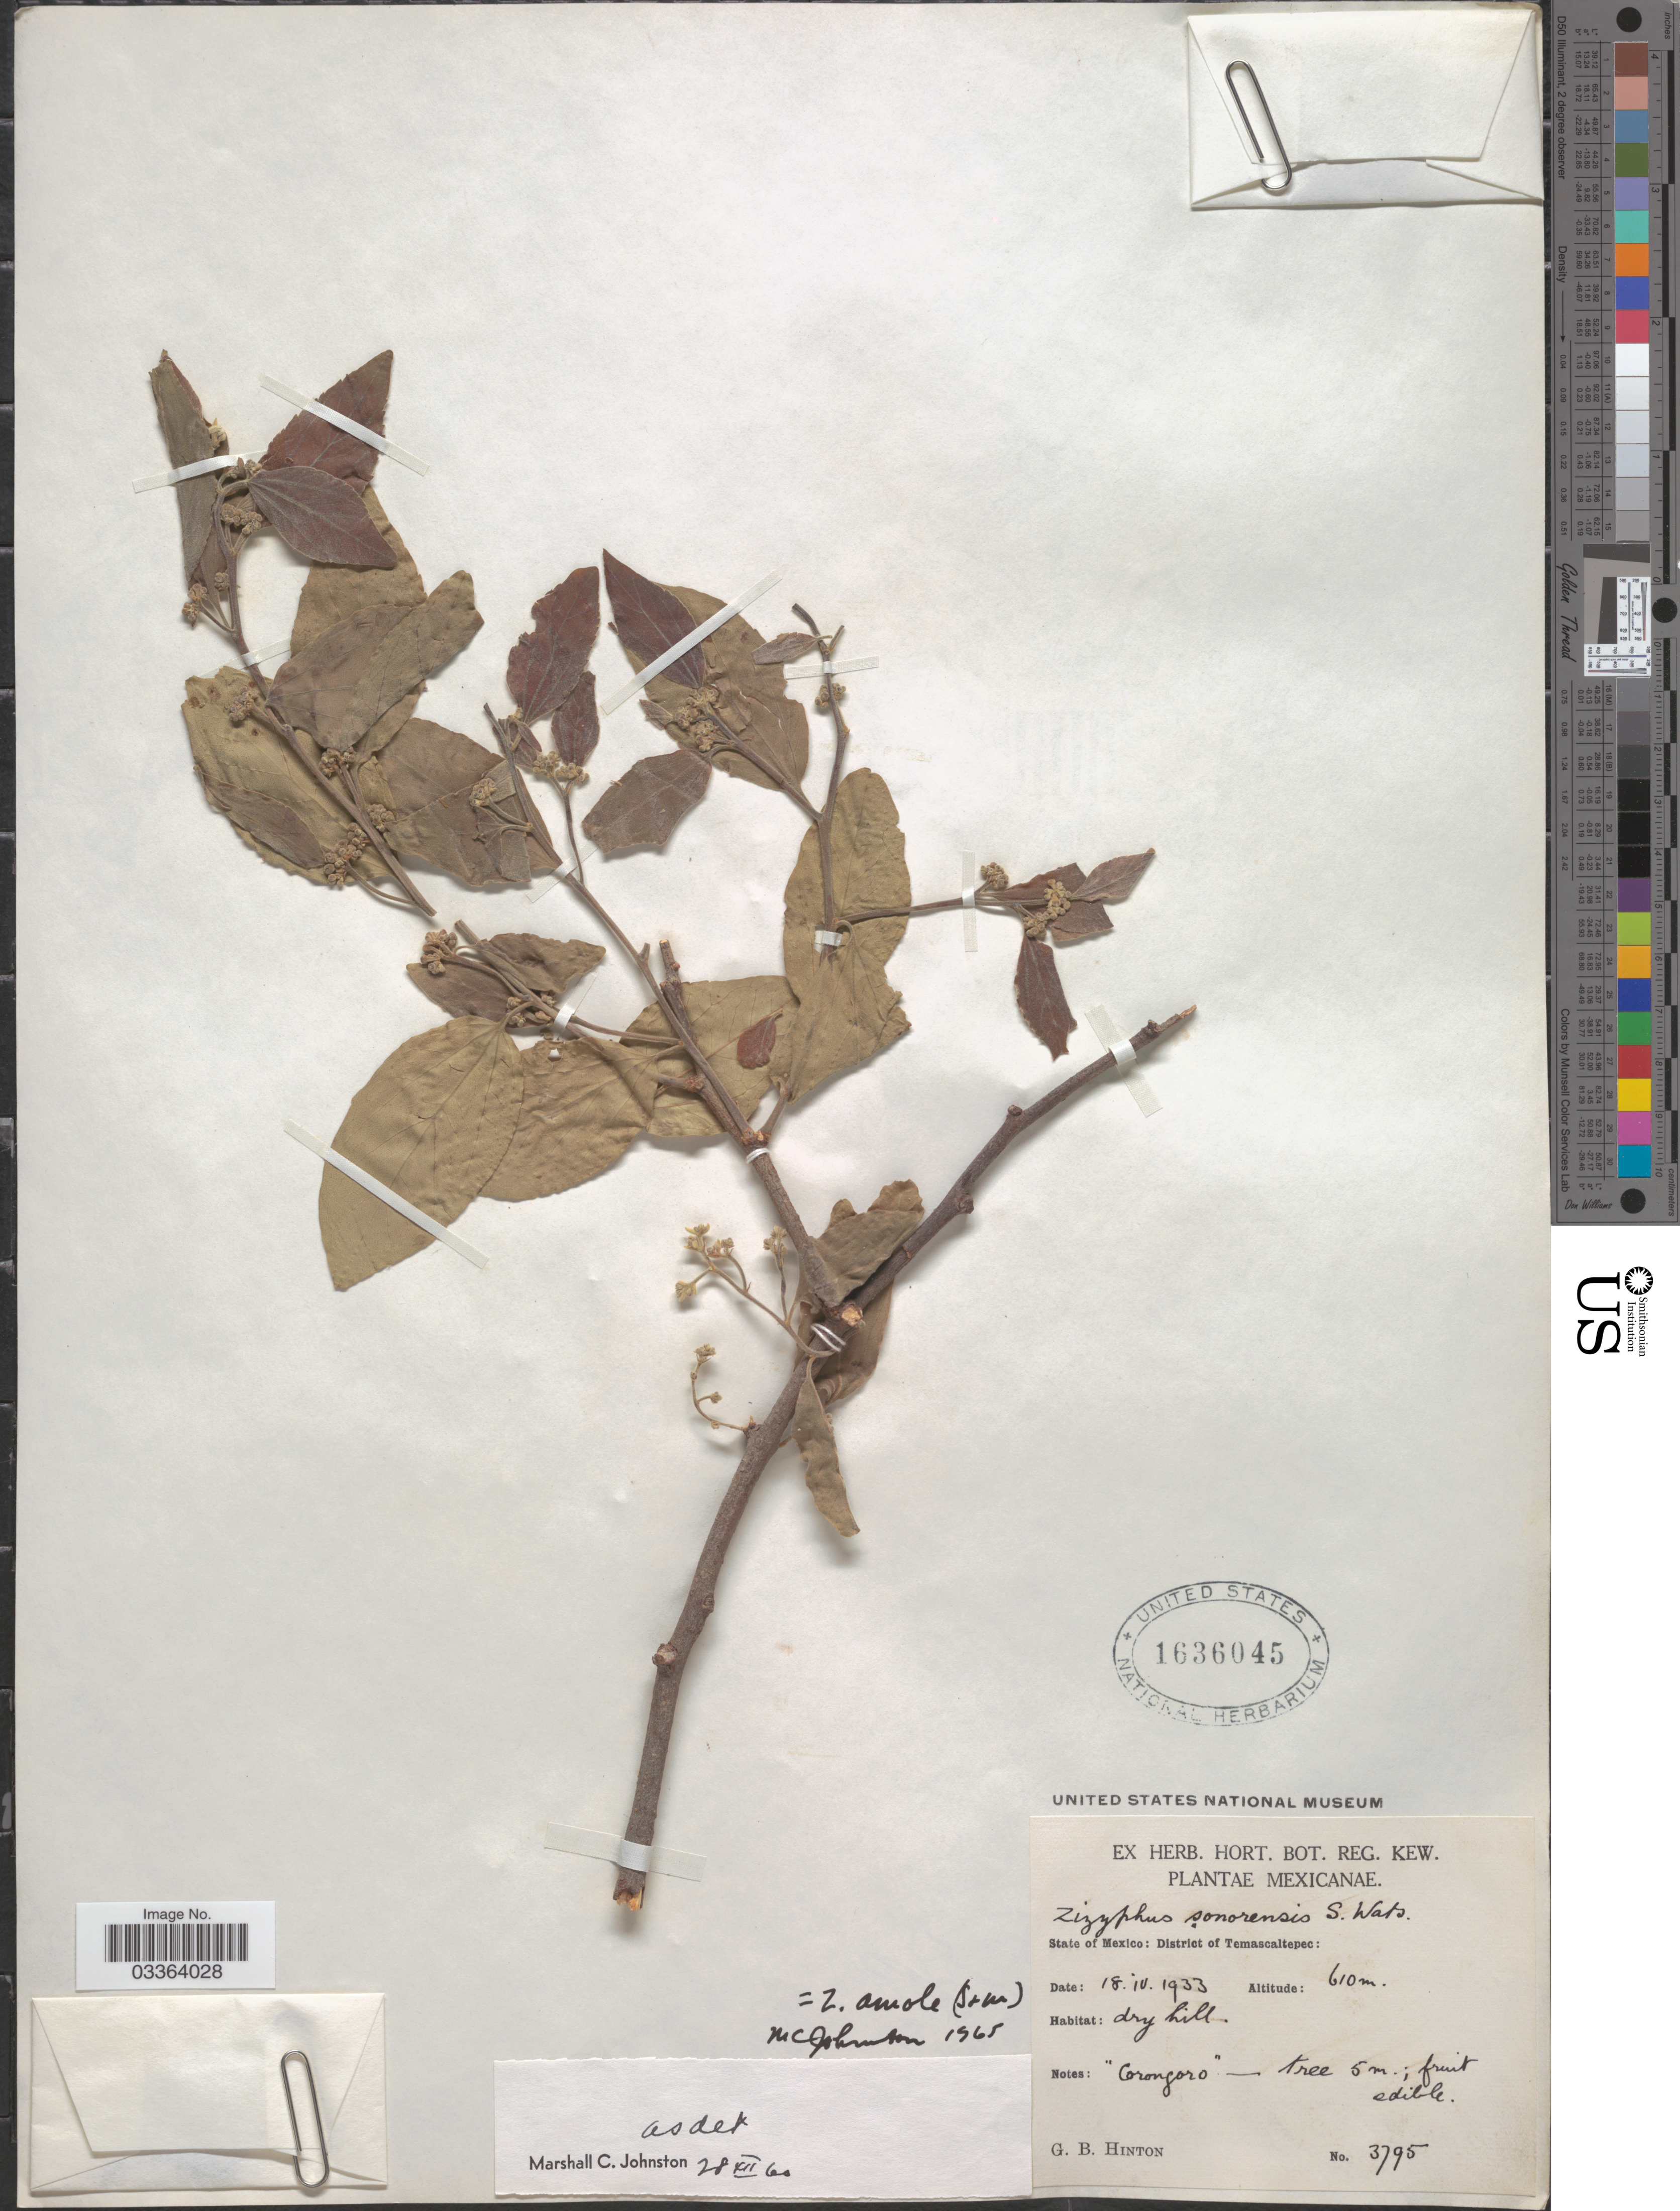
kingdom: Plantae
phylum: Tracheophyta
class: Magnoliopsida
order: Rosales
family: Rhamnaceae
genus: Sarcomphalus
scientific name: Sarcomphalus amole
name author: (Sessé & Moc.) Hauenschild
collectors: G. B. Hinton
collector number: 3795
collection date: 1933-04-18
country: Mexico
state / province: México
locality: District of Temascaltepec.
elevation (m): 610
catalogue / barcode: US 1636045